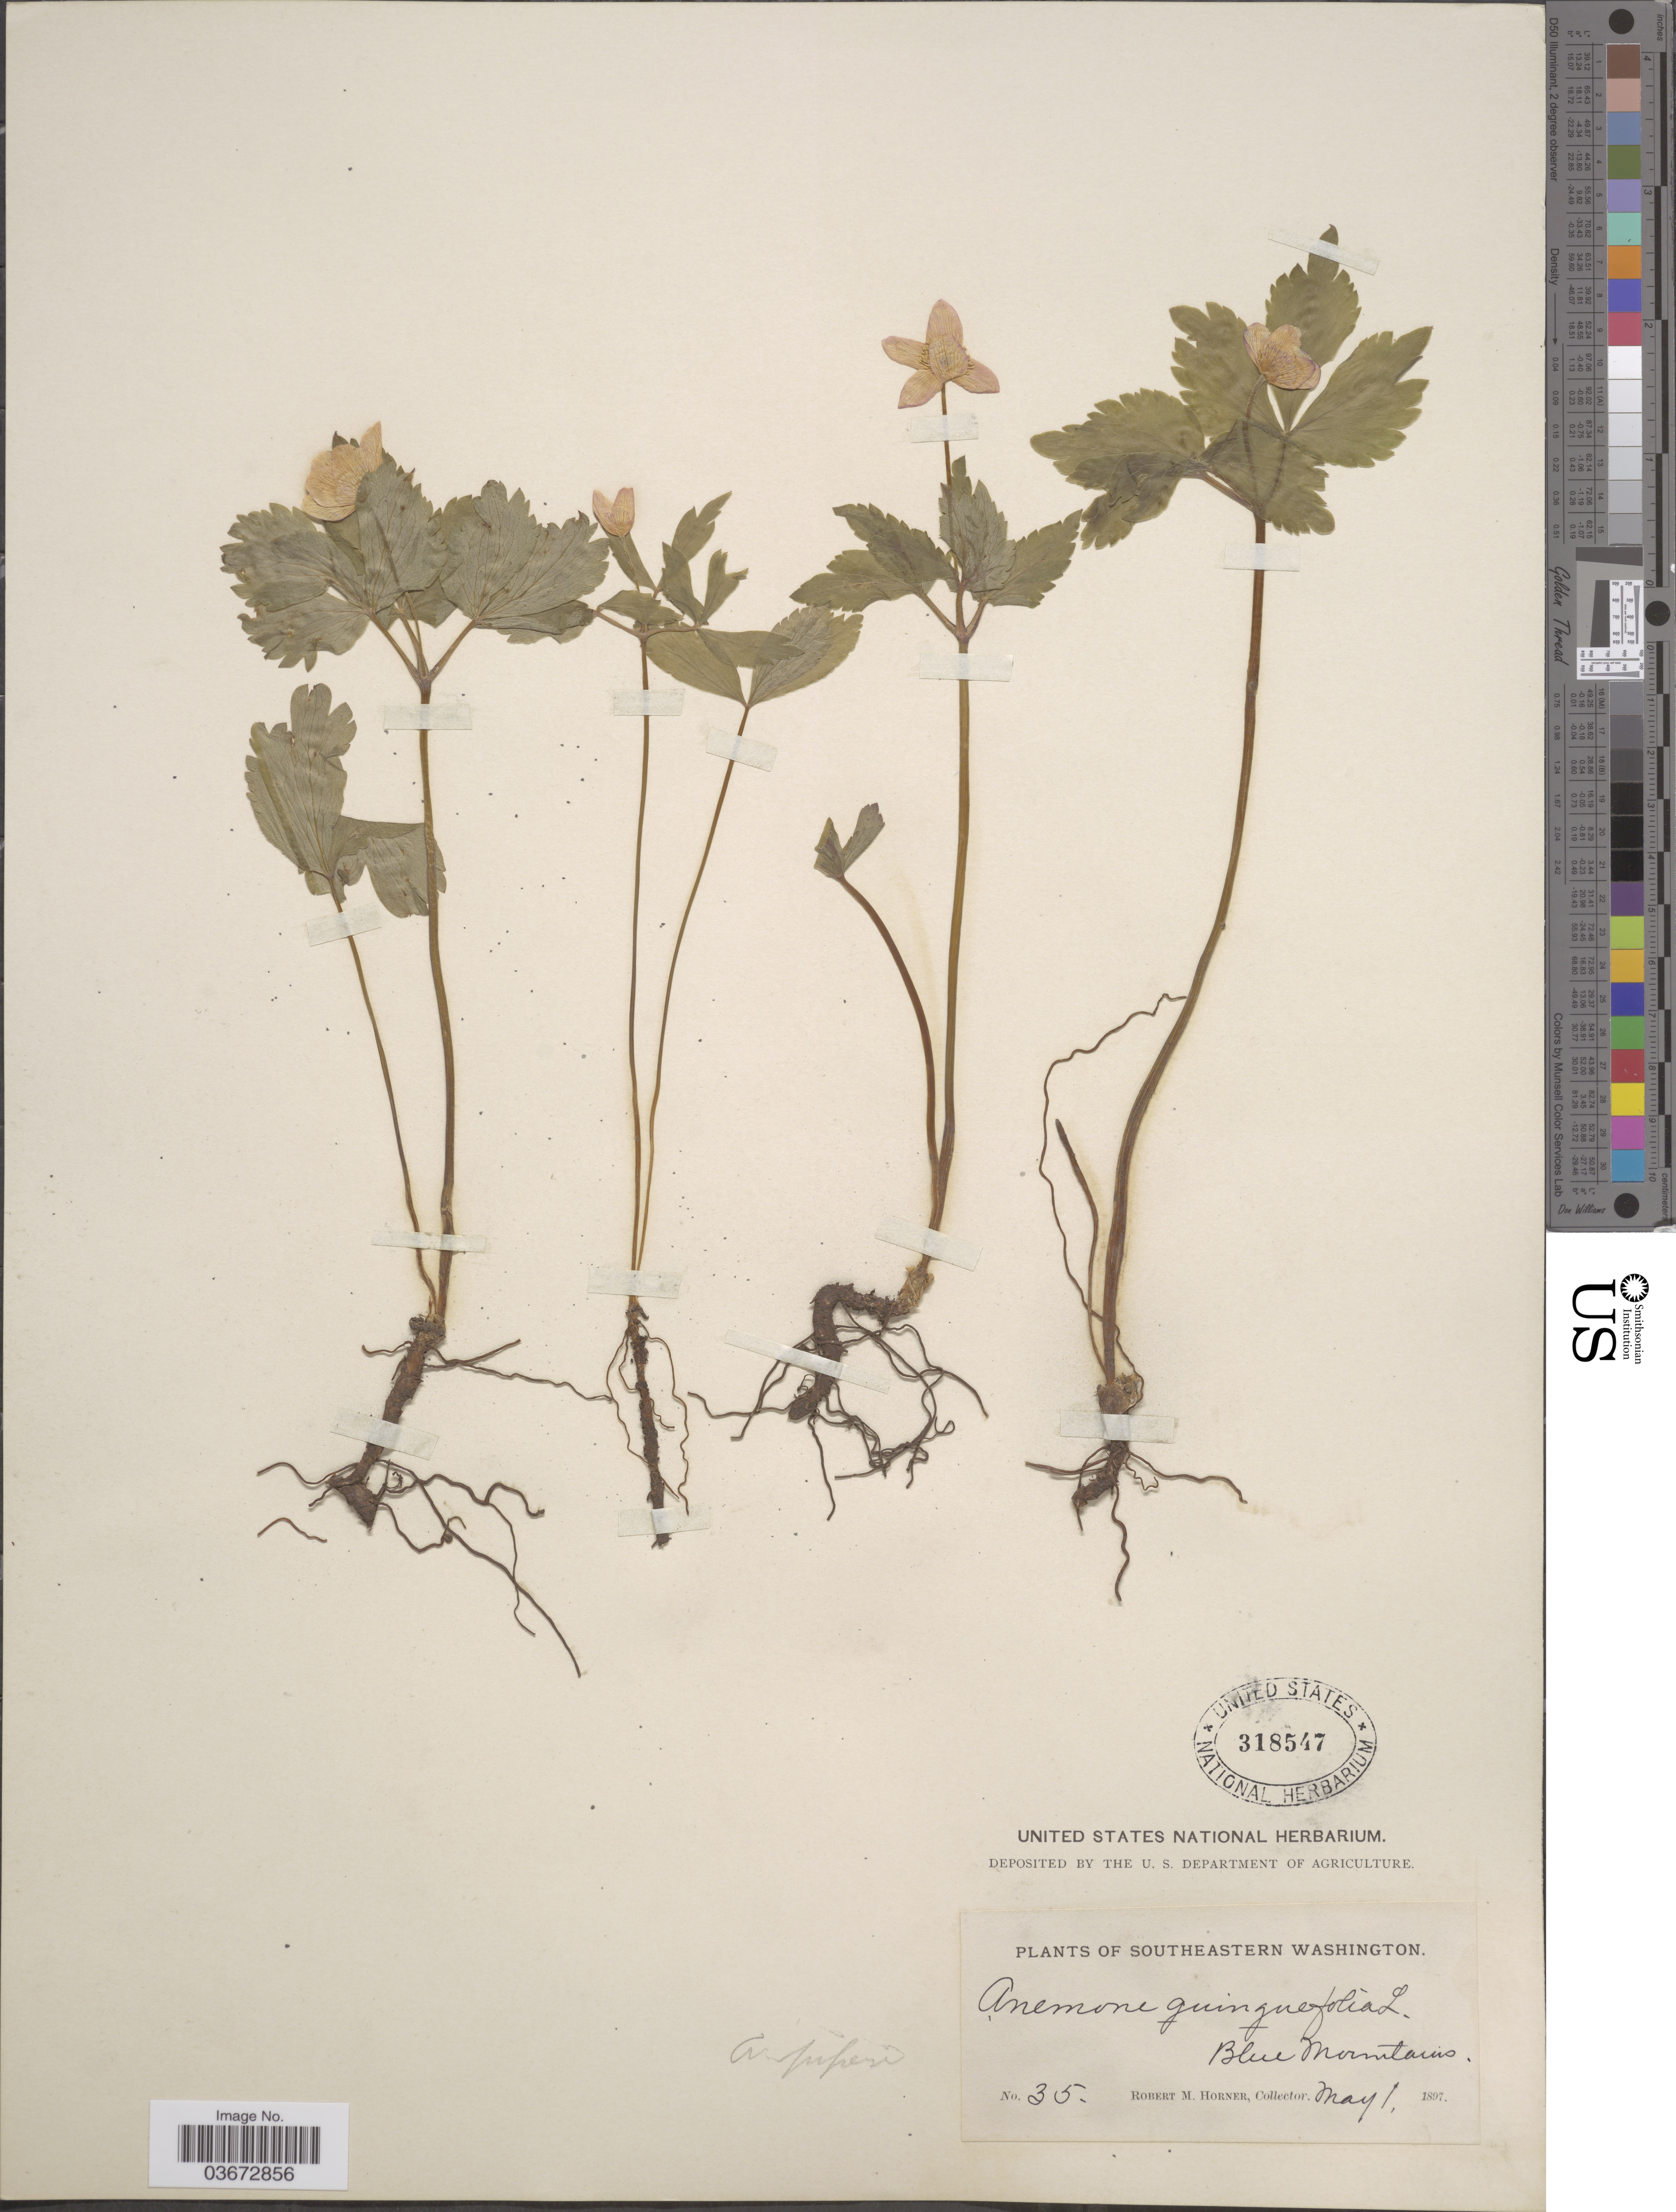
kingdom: Plantae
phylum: Tracheophyta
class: Magnoliopsida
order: Ranunculales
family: Ranunculaceae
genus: Anemone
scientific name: Anemone quinquefolia var. oregana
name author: (A. Gray) B.L. Rob.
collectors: R. Horner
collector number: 35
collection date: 1897-05-01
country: United States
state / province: Washington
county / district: Clallam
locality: Southeastern Washington. Blue Mountains.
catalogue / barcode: US 318547